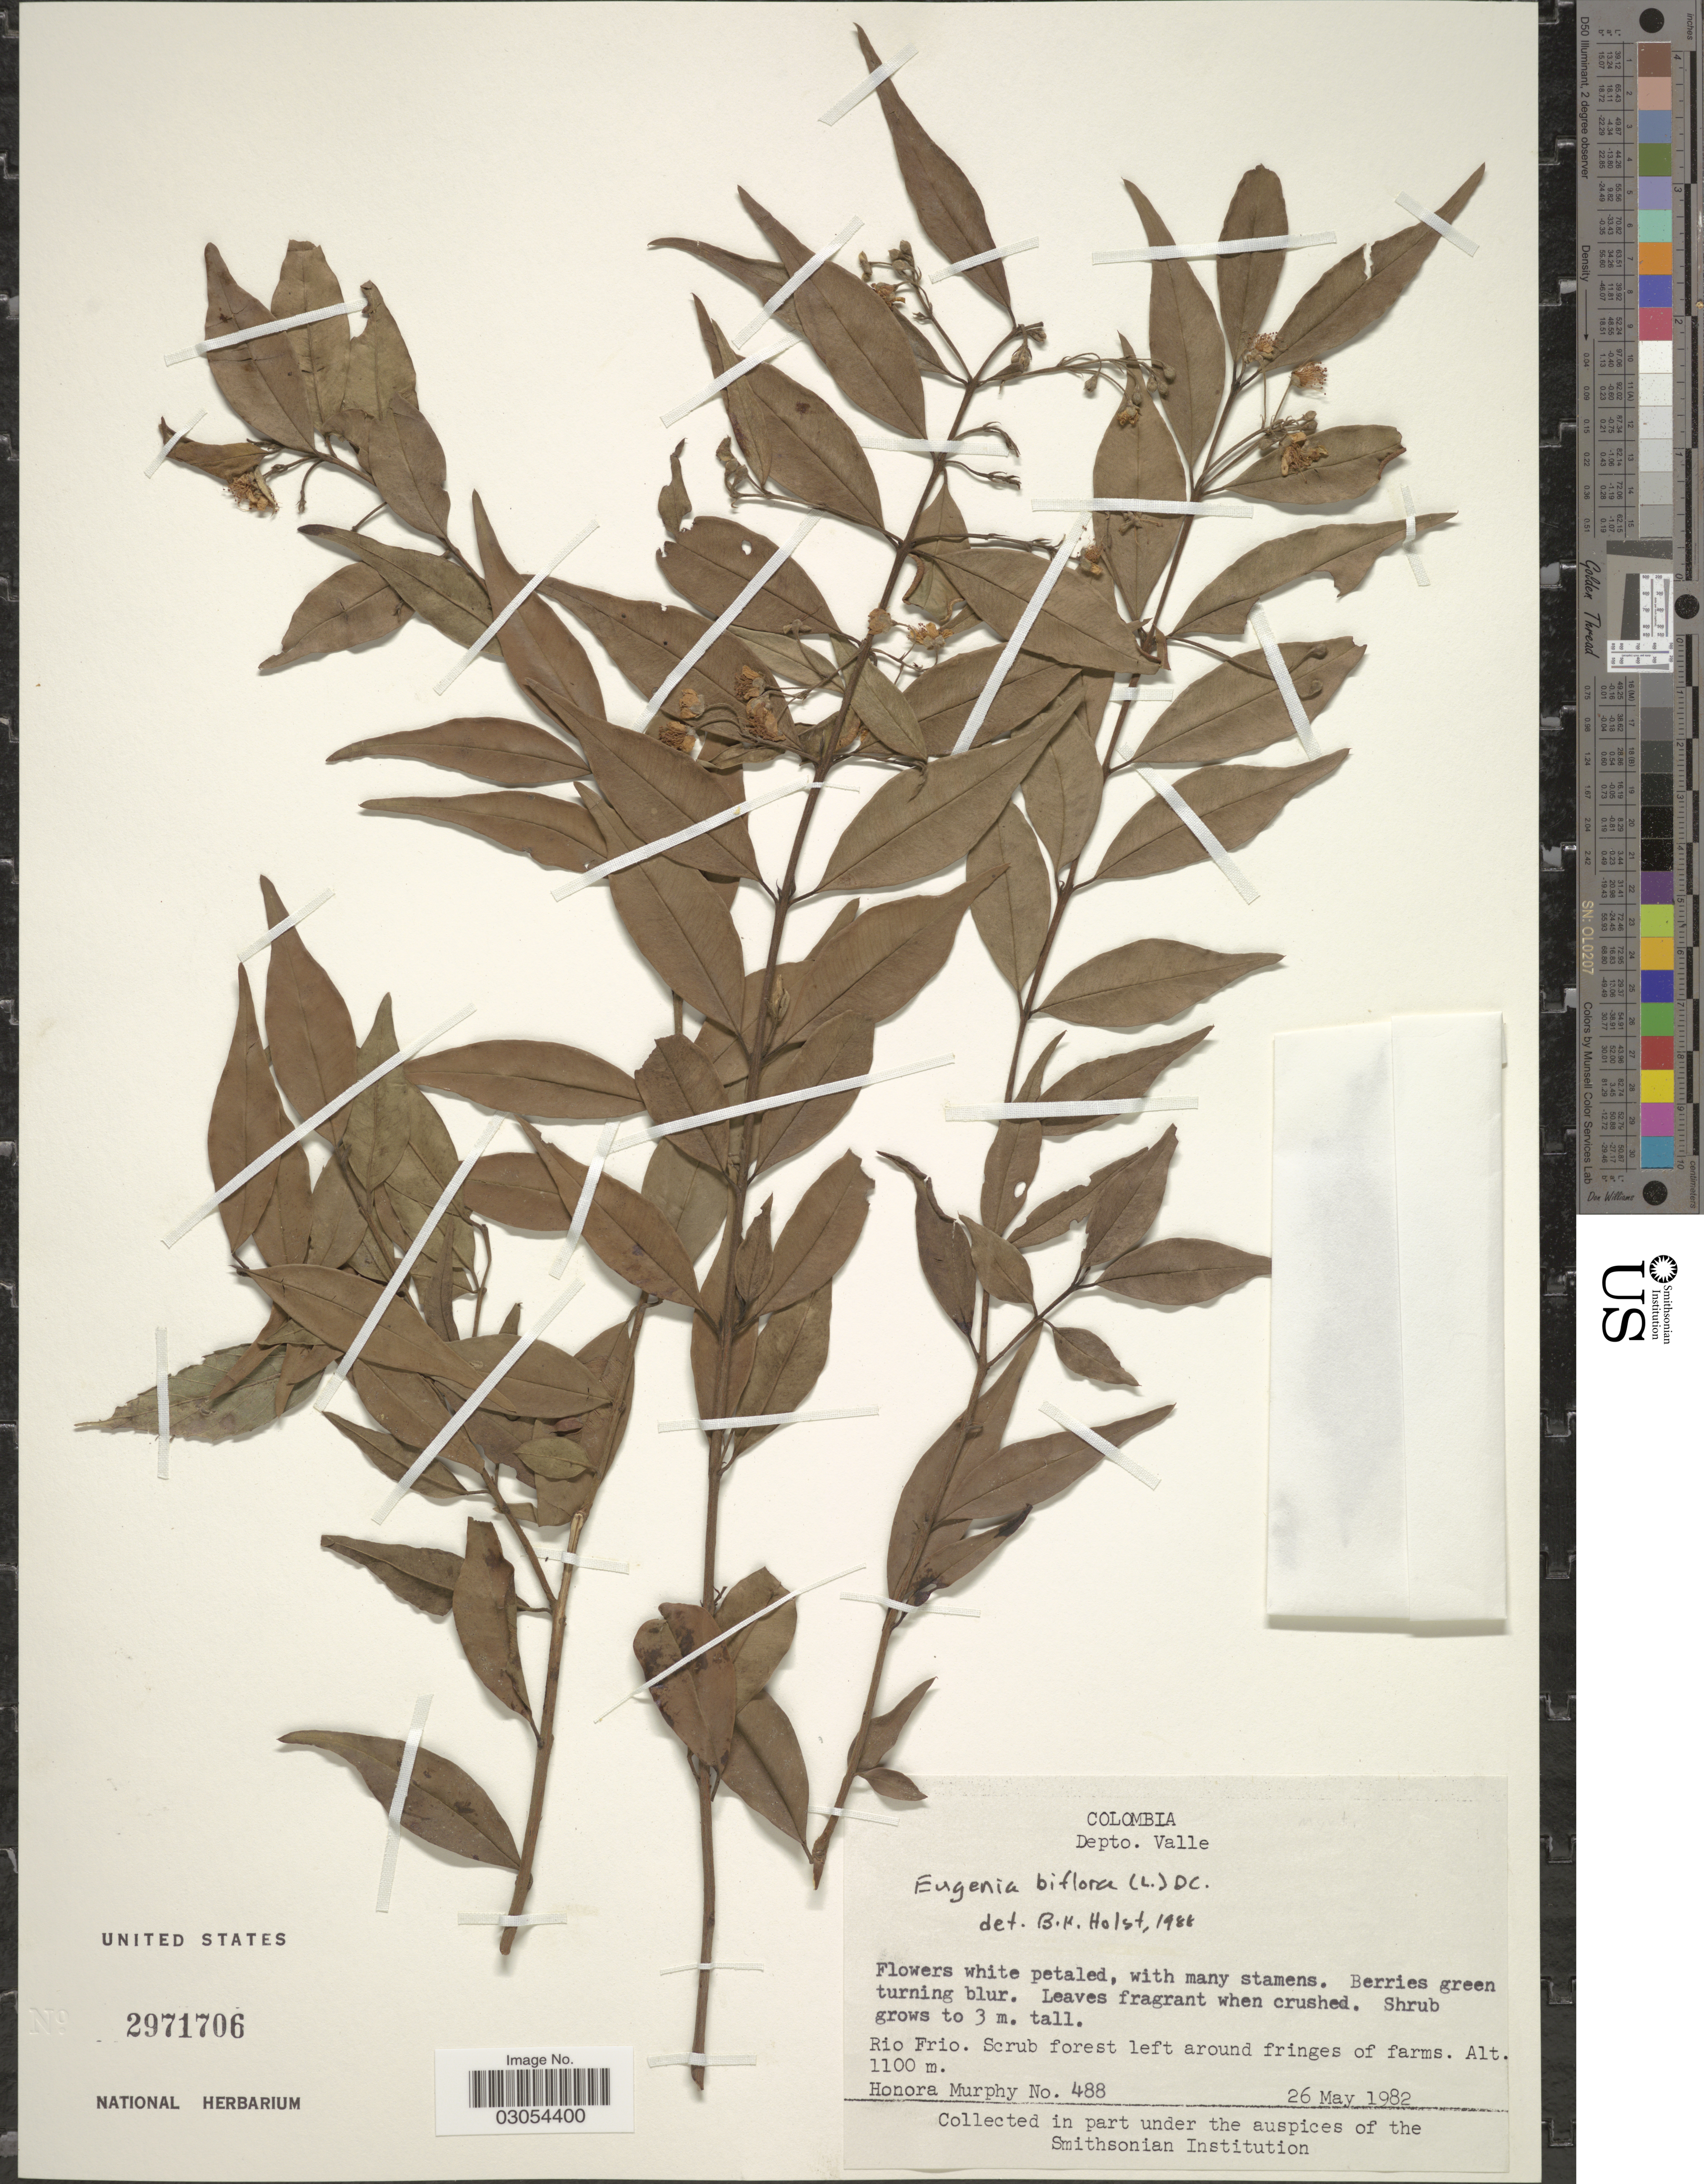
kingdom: Plantae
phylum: Tracheophyta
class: Magnoliopsida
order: Myrtales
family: Myrtaceae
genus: Eugenia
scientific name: Eugenia biflora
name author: (L.) DC.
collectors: H. Murphy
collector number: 488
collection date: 1982-05-26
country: Colombia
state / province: Valle del Cauca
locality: Depto. Valle. Rio Frio. Scrub forest left around fringes of farms.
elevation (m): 1100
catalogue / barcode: US 2971706